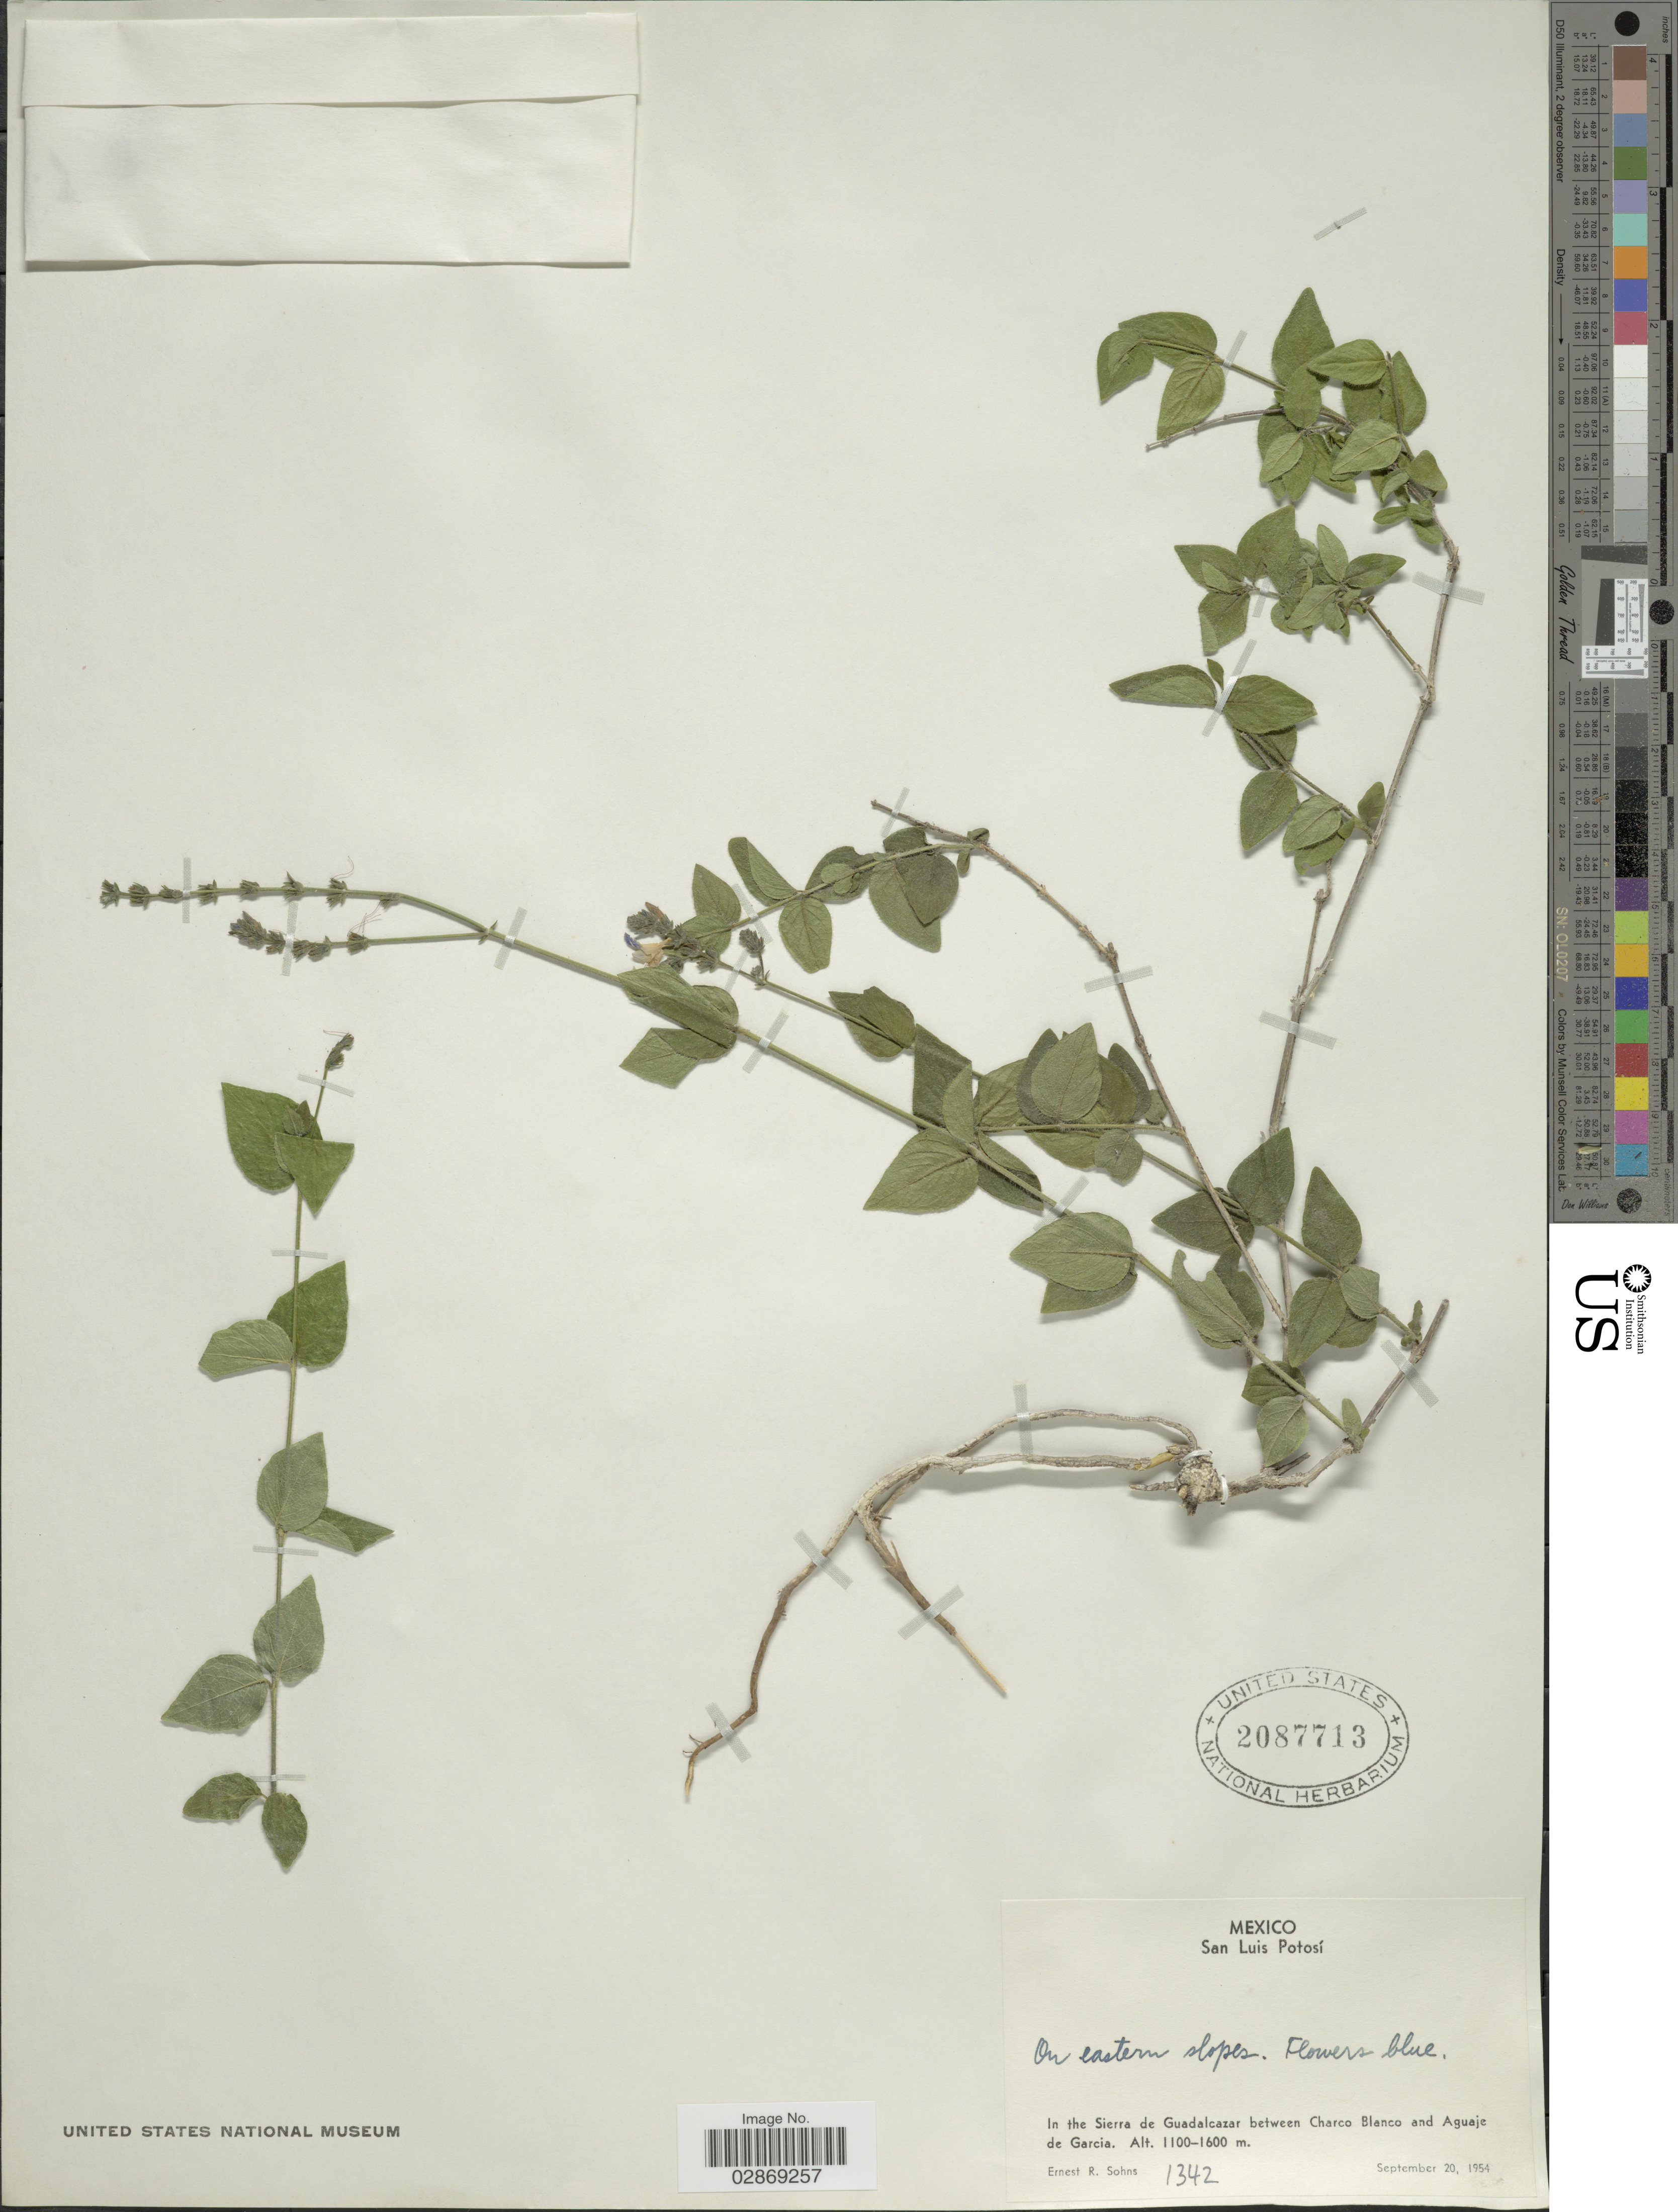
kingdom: Plantae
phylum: Tracheophyta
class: Magnoliopsida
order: Lamiales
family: Acanthaceae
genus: Carlowrightia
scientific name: Carlowrightia haplocarpa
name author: B.L. Rob. & Greenm.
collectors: E. R. Sohns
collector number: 1342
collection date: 1954-09-20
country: Mexico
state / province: San Luis Potosí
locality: In the Sierra de Guadalcazar between Charco Blanco and Aguaje de Garcia.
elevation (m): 1100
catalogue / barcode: US 2087713